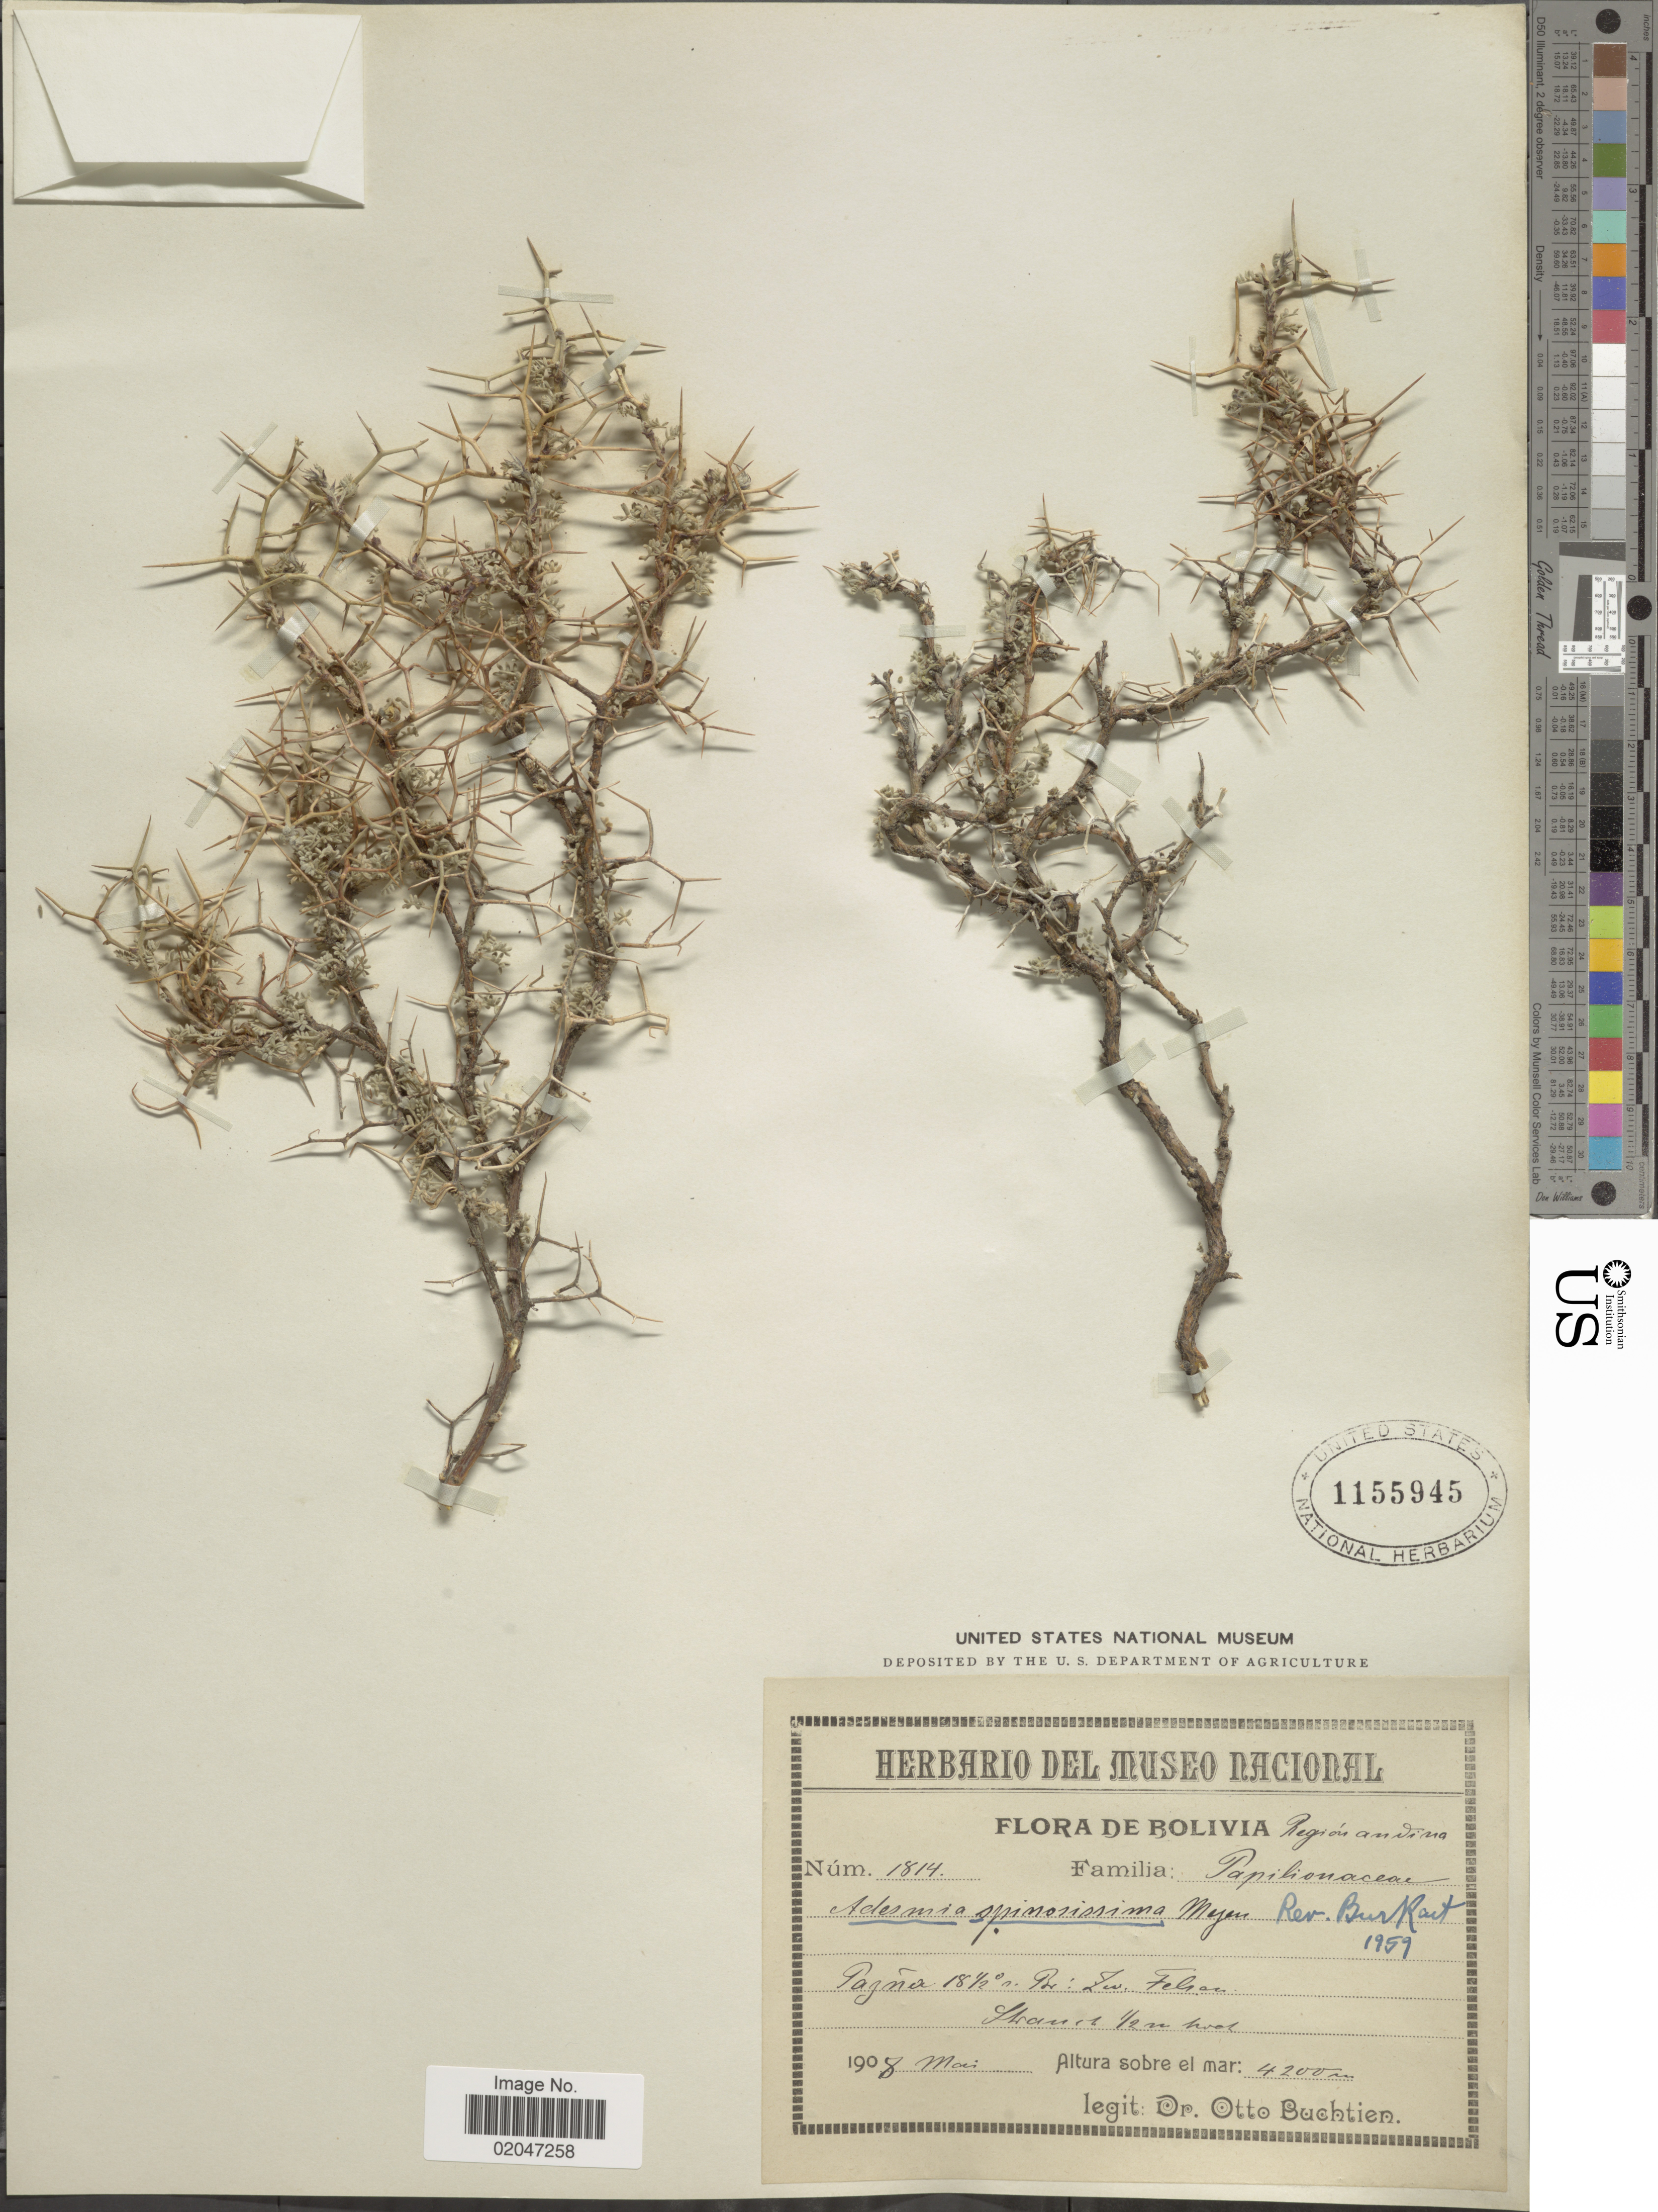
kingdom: Plantae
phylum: Tracheophyta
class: Magnoliopsida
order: Fabales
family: Fabaceae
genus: Adesmia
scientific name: Adesmia spinosissima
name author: Meyen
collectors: O. Buchtien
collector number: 1814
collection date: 1908-05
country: Bolivia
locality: Región andina, Paquia 18½ ° s. Br: Zw. felsen.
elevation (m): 4200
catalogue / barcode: US 1155945